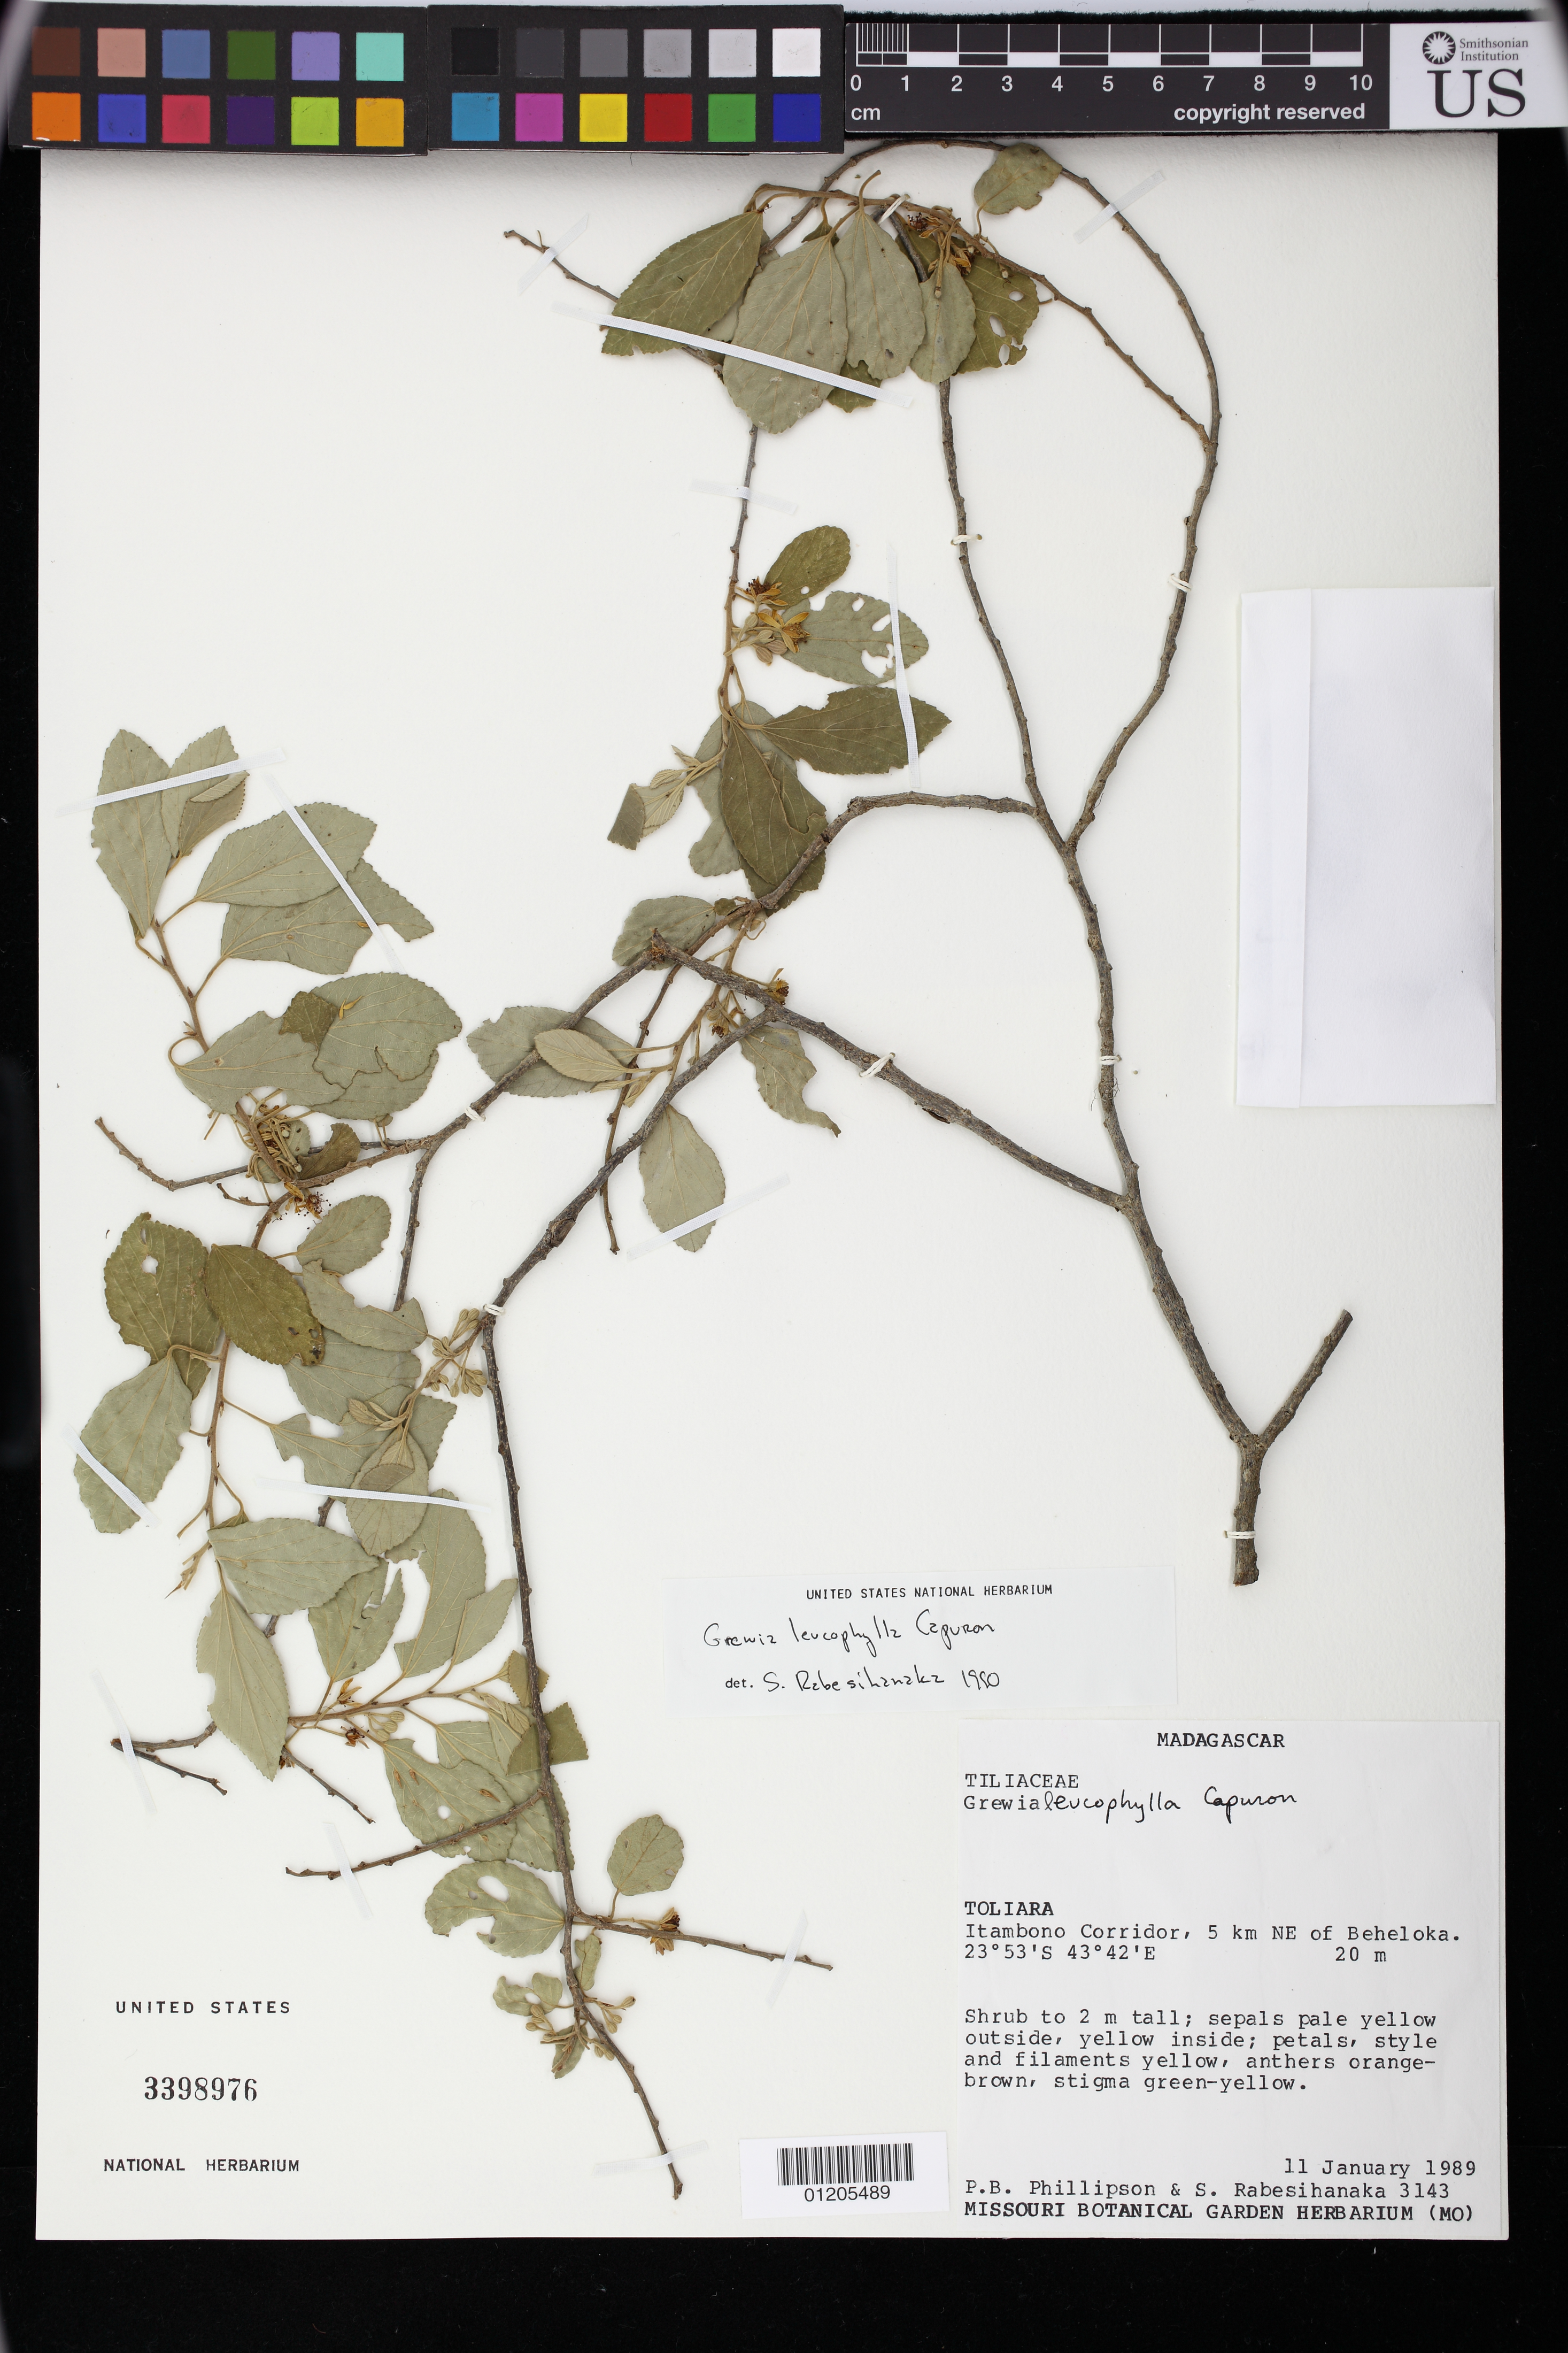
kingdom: Plantae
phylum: Tracheophyta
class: Magnoliopsida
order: Malvales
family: Malvaceae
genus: Grewia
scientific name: Grewia leucophylla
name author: Capuron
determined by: Rebesihanaka, S.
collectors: P. B. Phillipson & S. Rabesihanaka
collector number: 3143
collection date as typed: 11 Jan 1989 or 01 Nov 1989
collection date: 1989-01-11 or 1989-11-01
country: Madagascar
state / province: Atsimo-Andrefana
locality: Toliara. Itambono Corridor; 5km NE of Beheloka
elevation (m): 20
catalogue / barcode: US 3398976